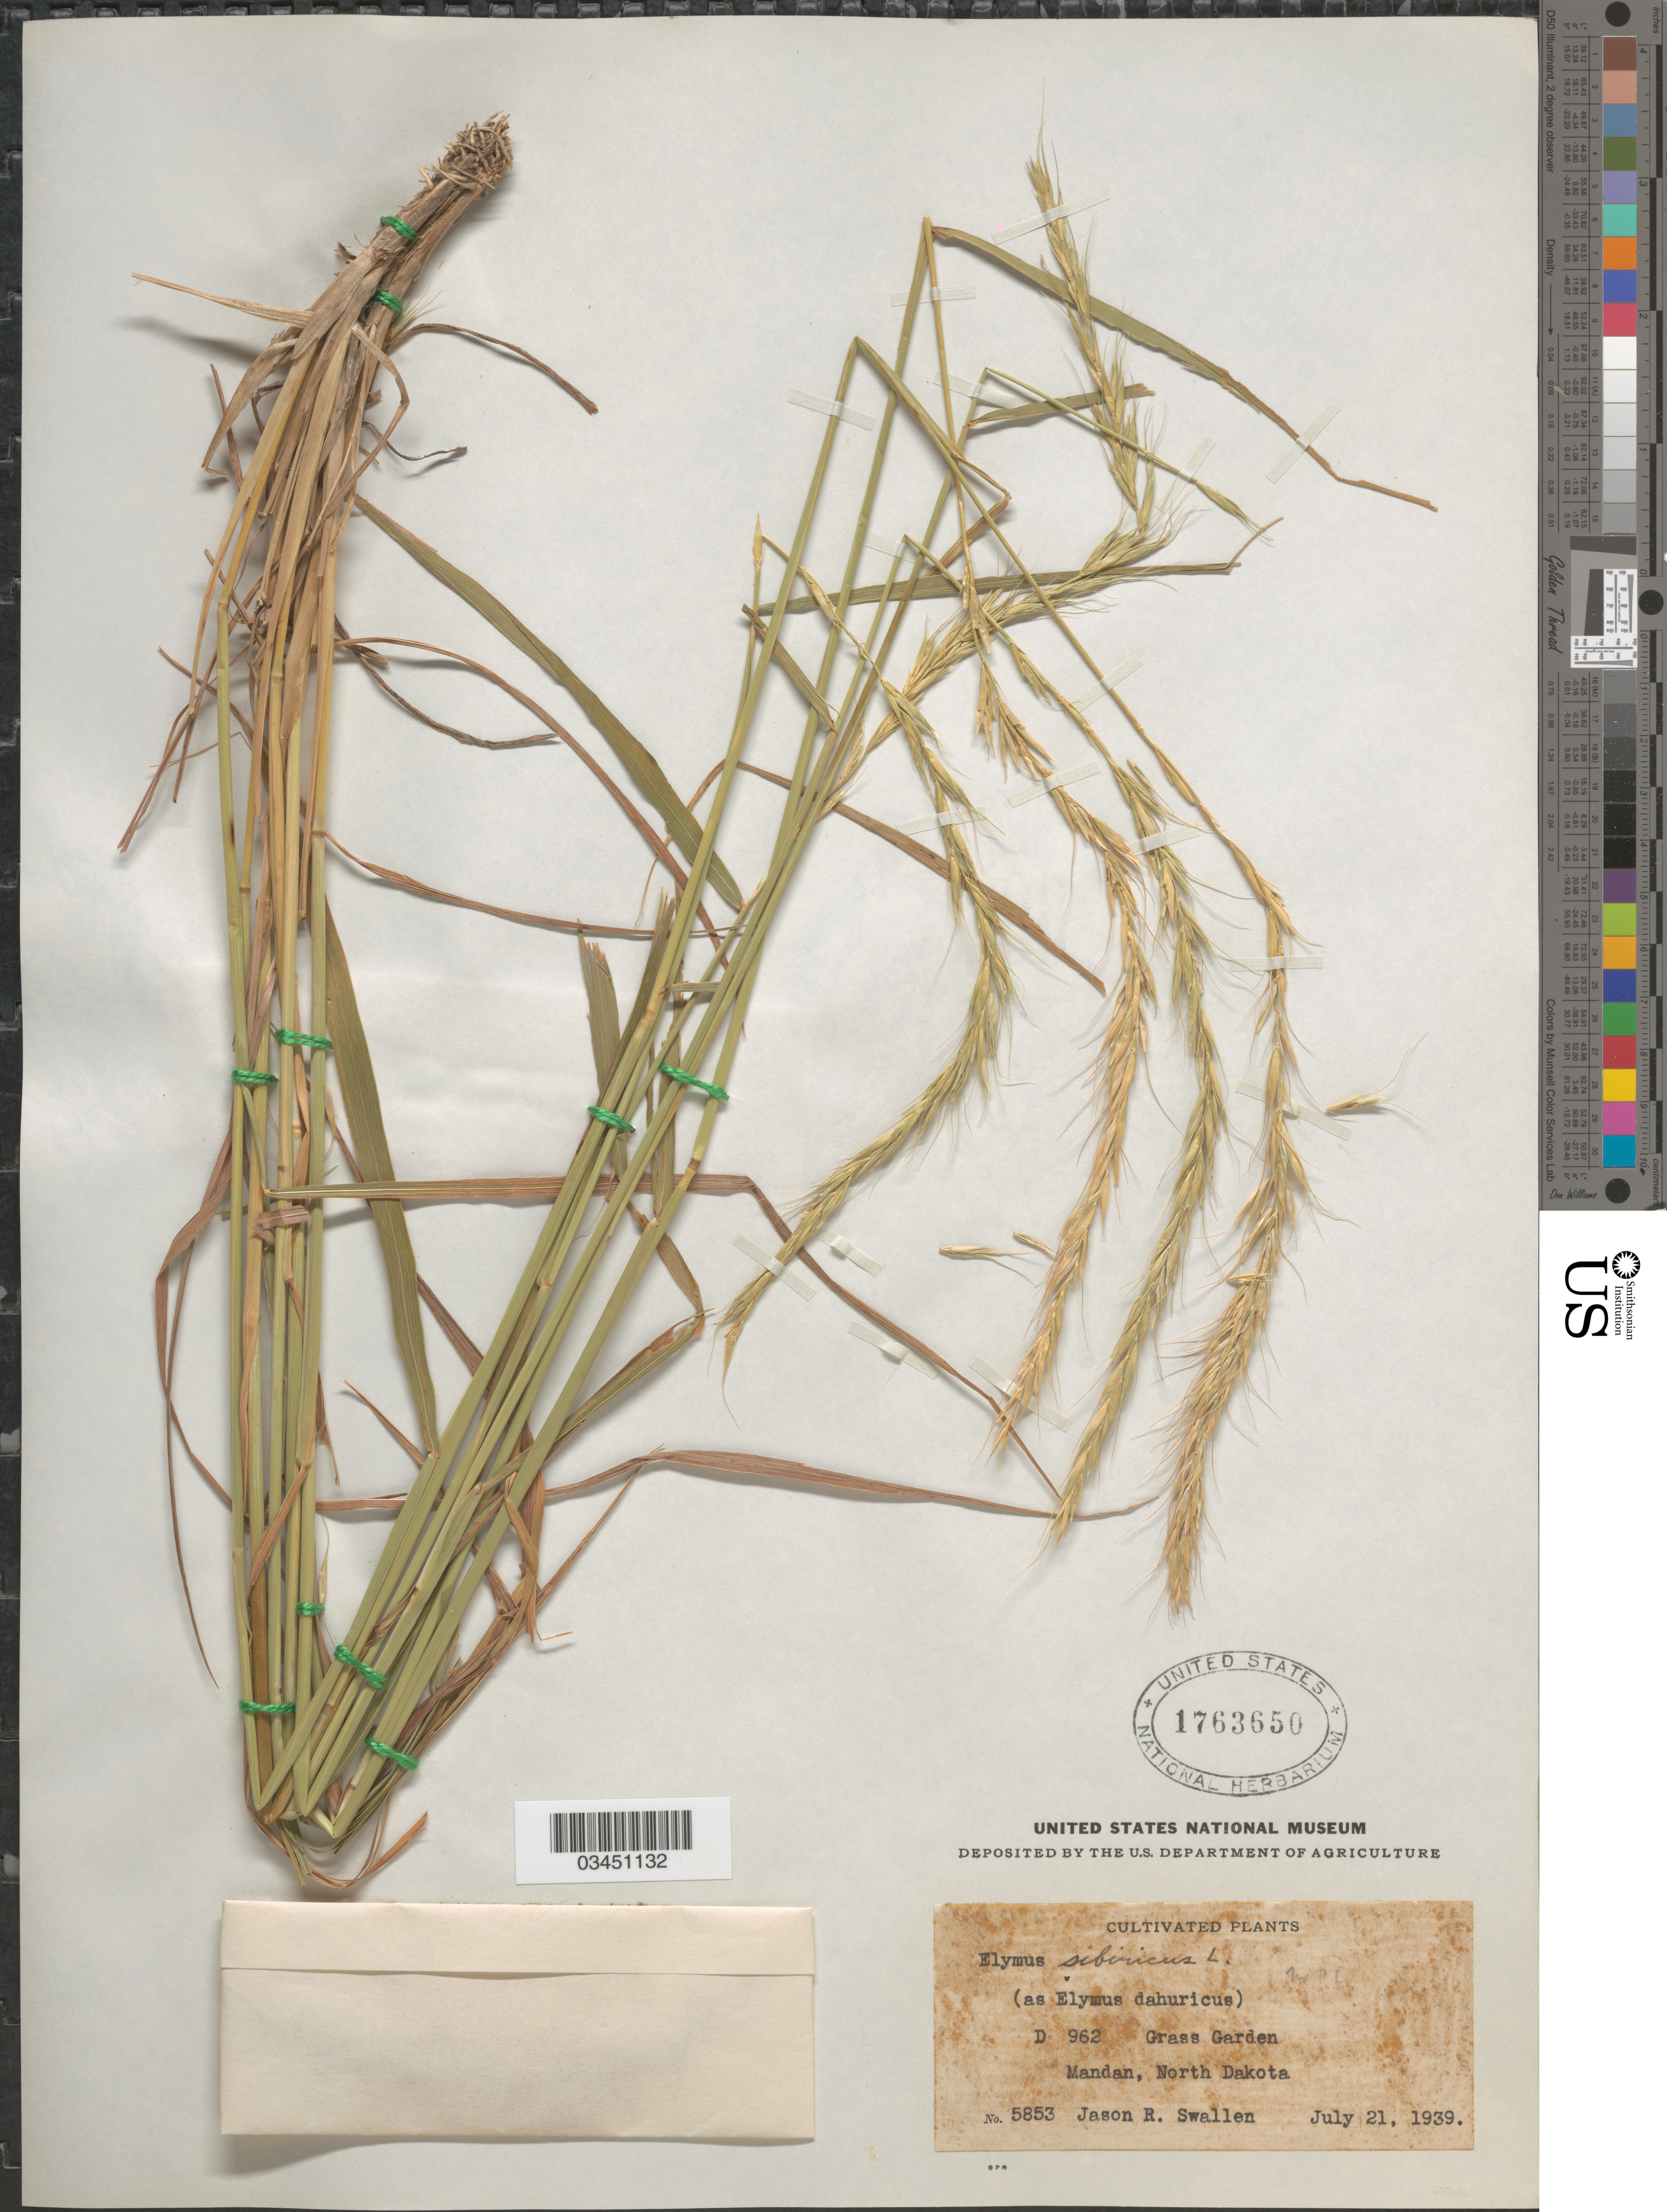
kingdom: Plantae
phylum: Tracheophyta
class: Liliopsida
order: Poales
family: Poaceae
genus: Elymus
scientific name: Elymus sibiricus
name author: L.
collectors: J. R. Swallen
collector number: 5853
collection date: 1939-07-21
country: United States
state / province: North Dakota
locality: D 962 Grass Garden. Mandan.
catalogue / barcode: US 1763650